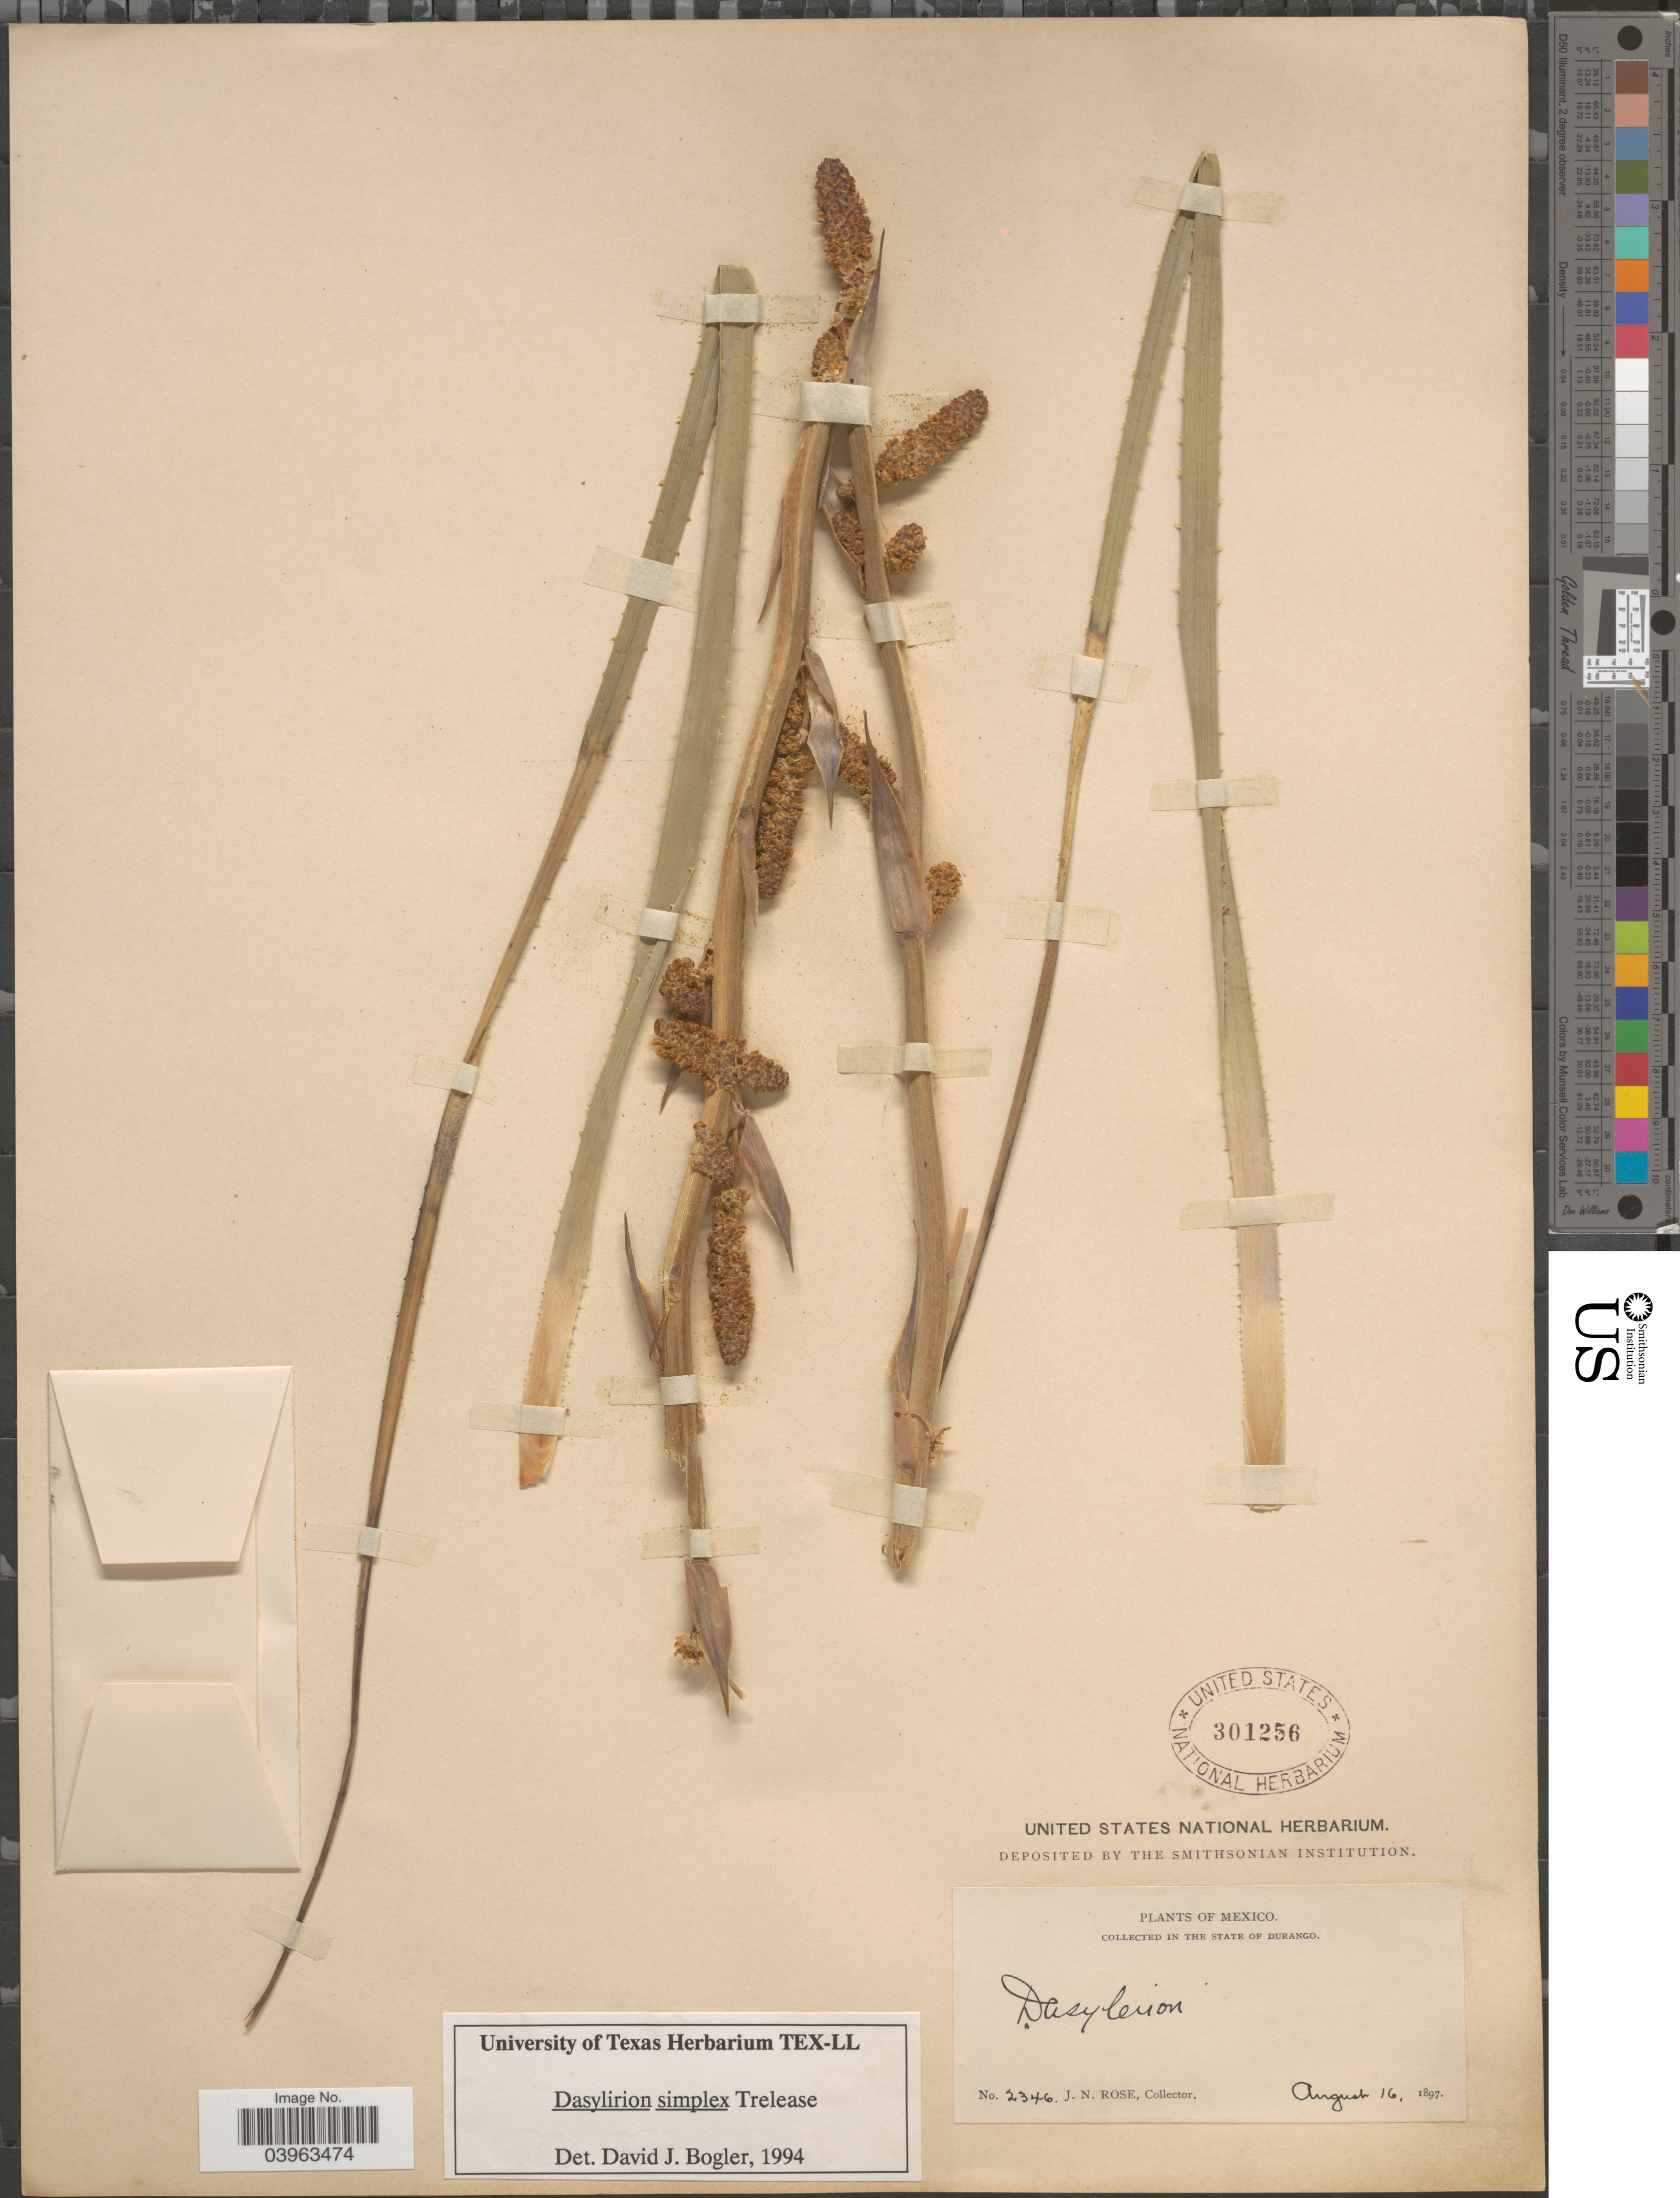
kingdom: Plantae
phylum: Tracheophyta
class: Liliopsida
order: Asparagales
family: Asparagaceae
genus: Dasylirion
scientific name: Dasylirion simplex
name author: Trel.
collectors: J. N. Rose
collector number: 2346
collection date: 1897-08-16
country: Mexico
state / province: Durango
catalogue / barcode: US 301256